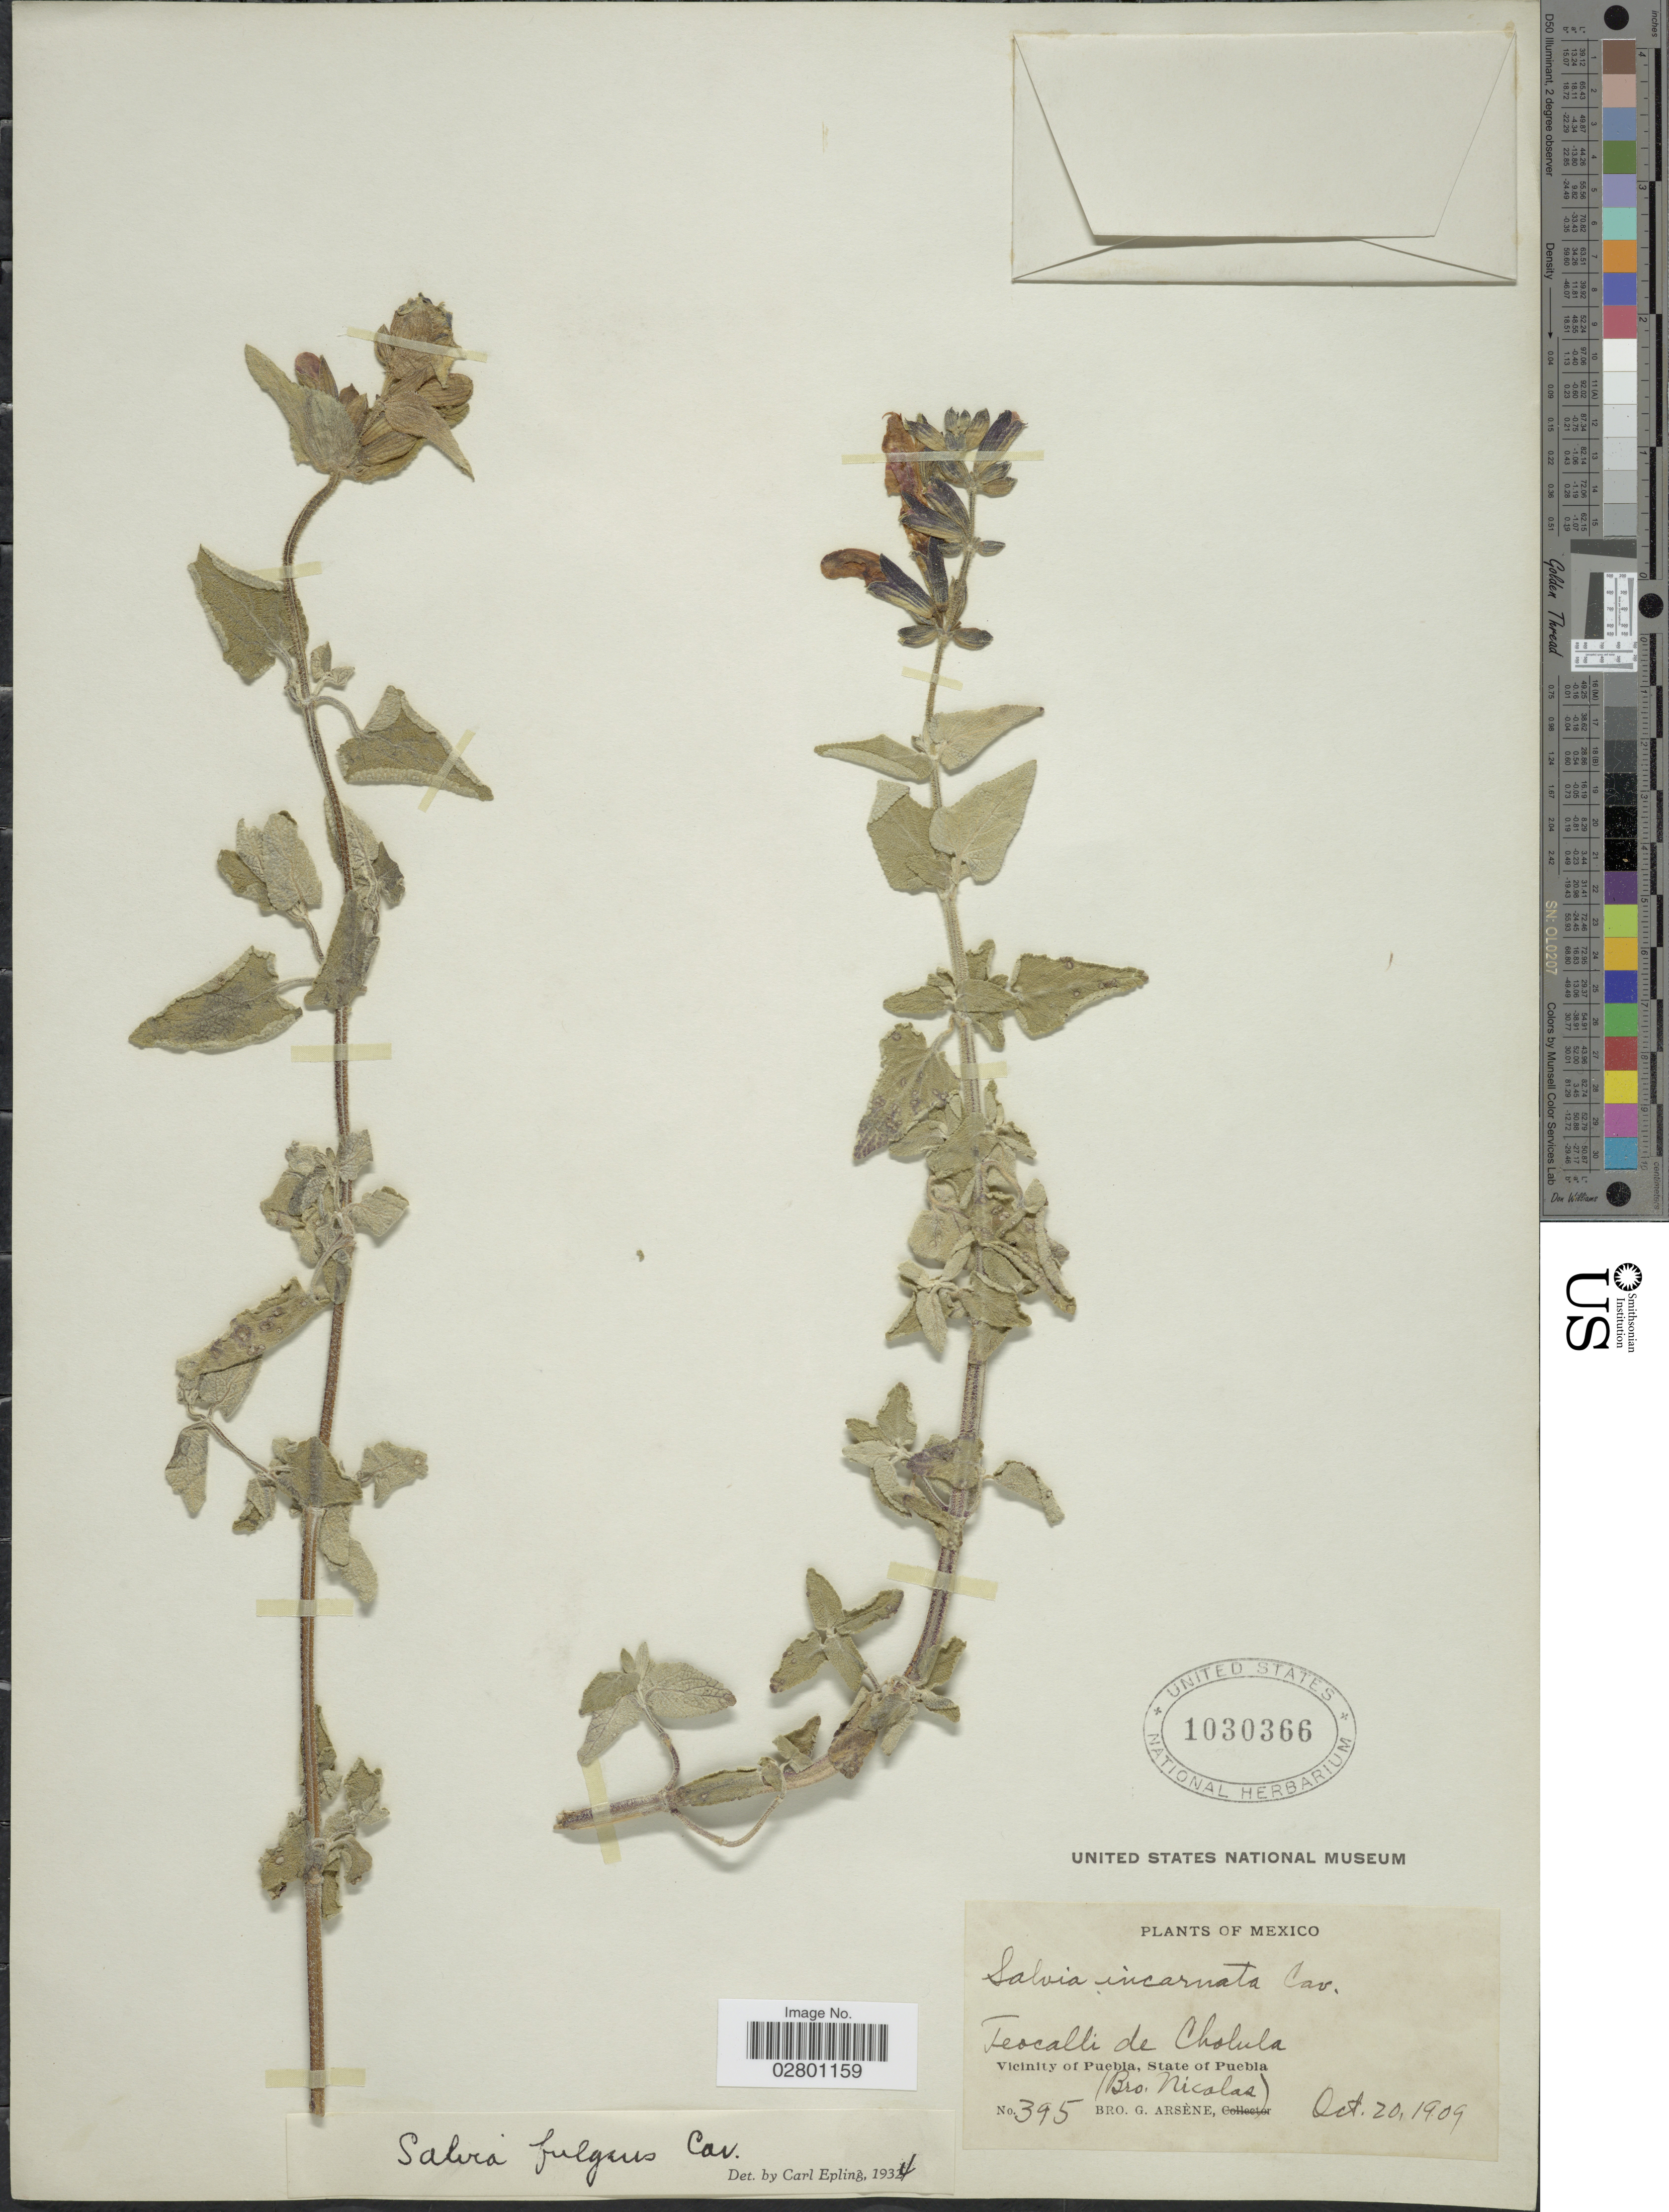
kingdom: Plantae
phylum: Tracheophyta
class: Magnoliopsida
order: Lamiales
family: Lamiaceae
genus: Salvia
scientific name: Salvia fulgens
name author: Cav.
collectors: Bro. G. Arsène & Bro. Nicolas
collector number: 395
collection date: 1909-10-20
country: Mexico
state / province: Puebla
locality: Teocalli de Cholula. Vicinity of Puebla.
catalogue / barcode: US 1030366